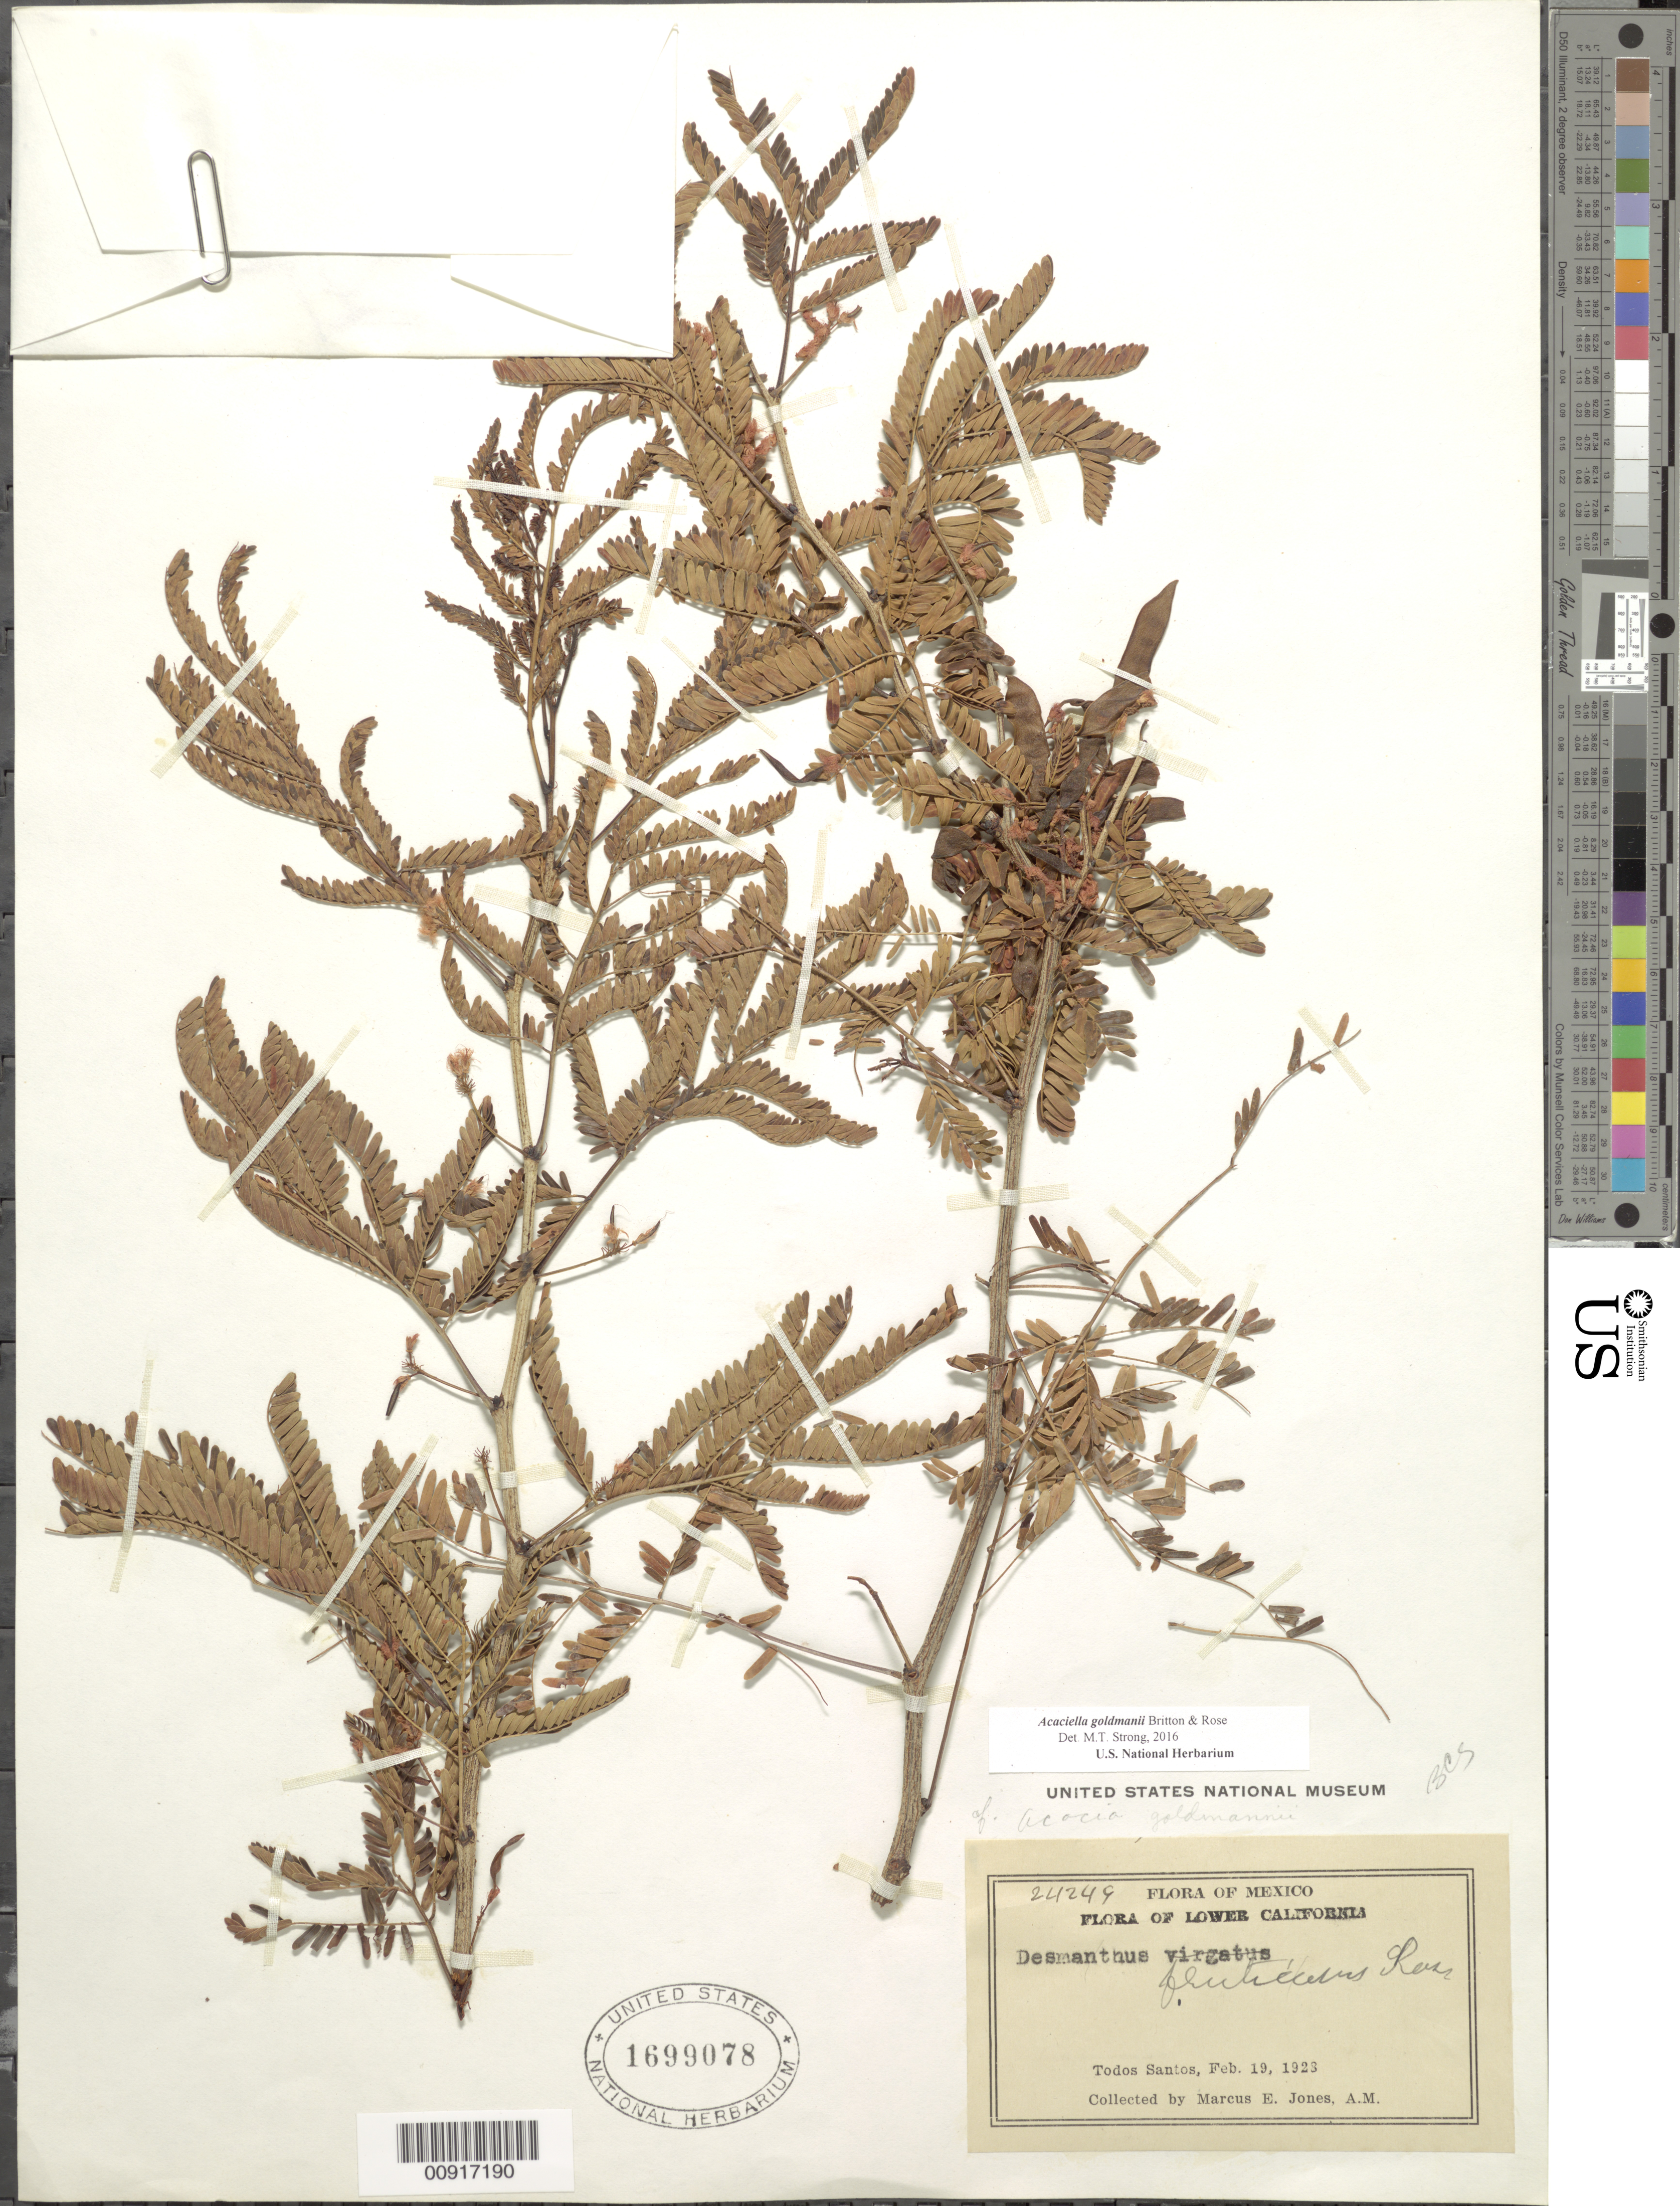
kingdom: Plantae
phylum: Tracheophyta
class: Magnoliopsida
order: Fabales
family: Fabaceae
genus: Acaciella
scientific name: Acaciella goldmanii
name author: Britton & Rose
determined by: Strong, M. T., (US), Smithsonian Institution - National Museum of Natural History (UNITED STATES)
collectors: M. E. Jones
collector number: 24249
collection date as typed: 19 Feb 1923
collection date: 1923-02-19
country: Mexico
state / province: Baja California Sur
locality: Todos Santos, Lower California.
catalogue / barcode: US 1699078